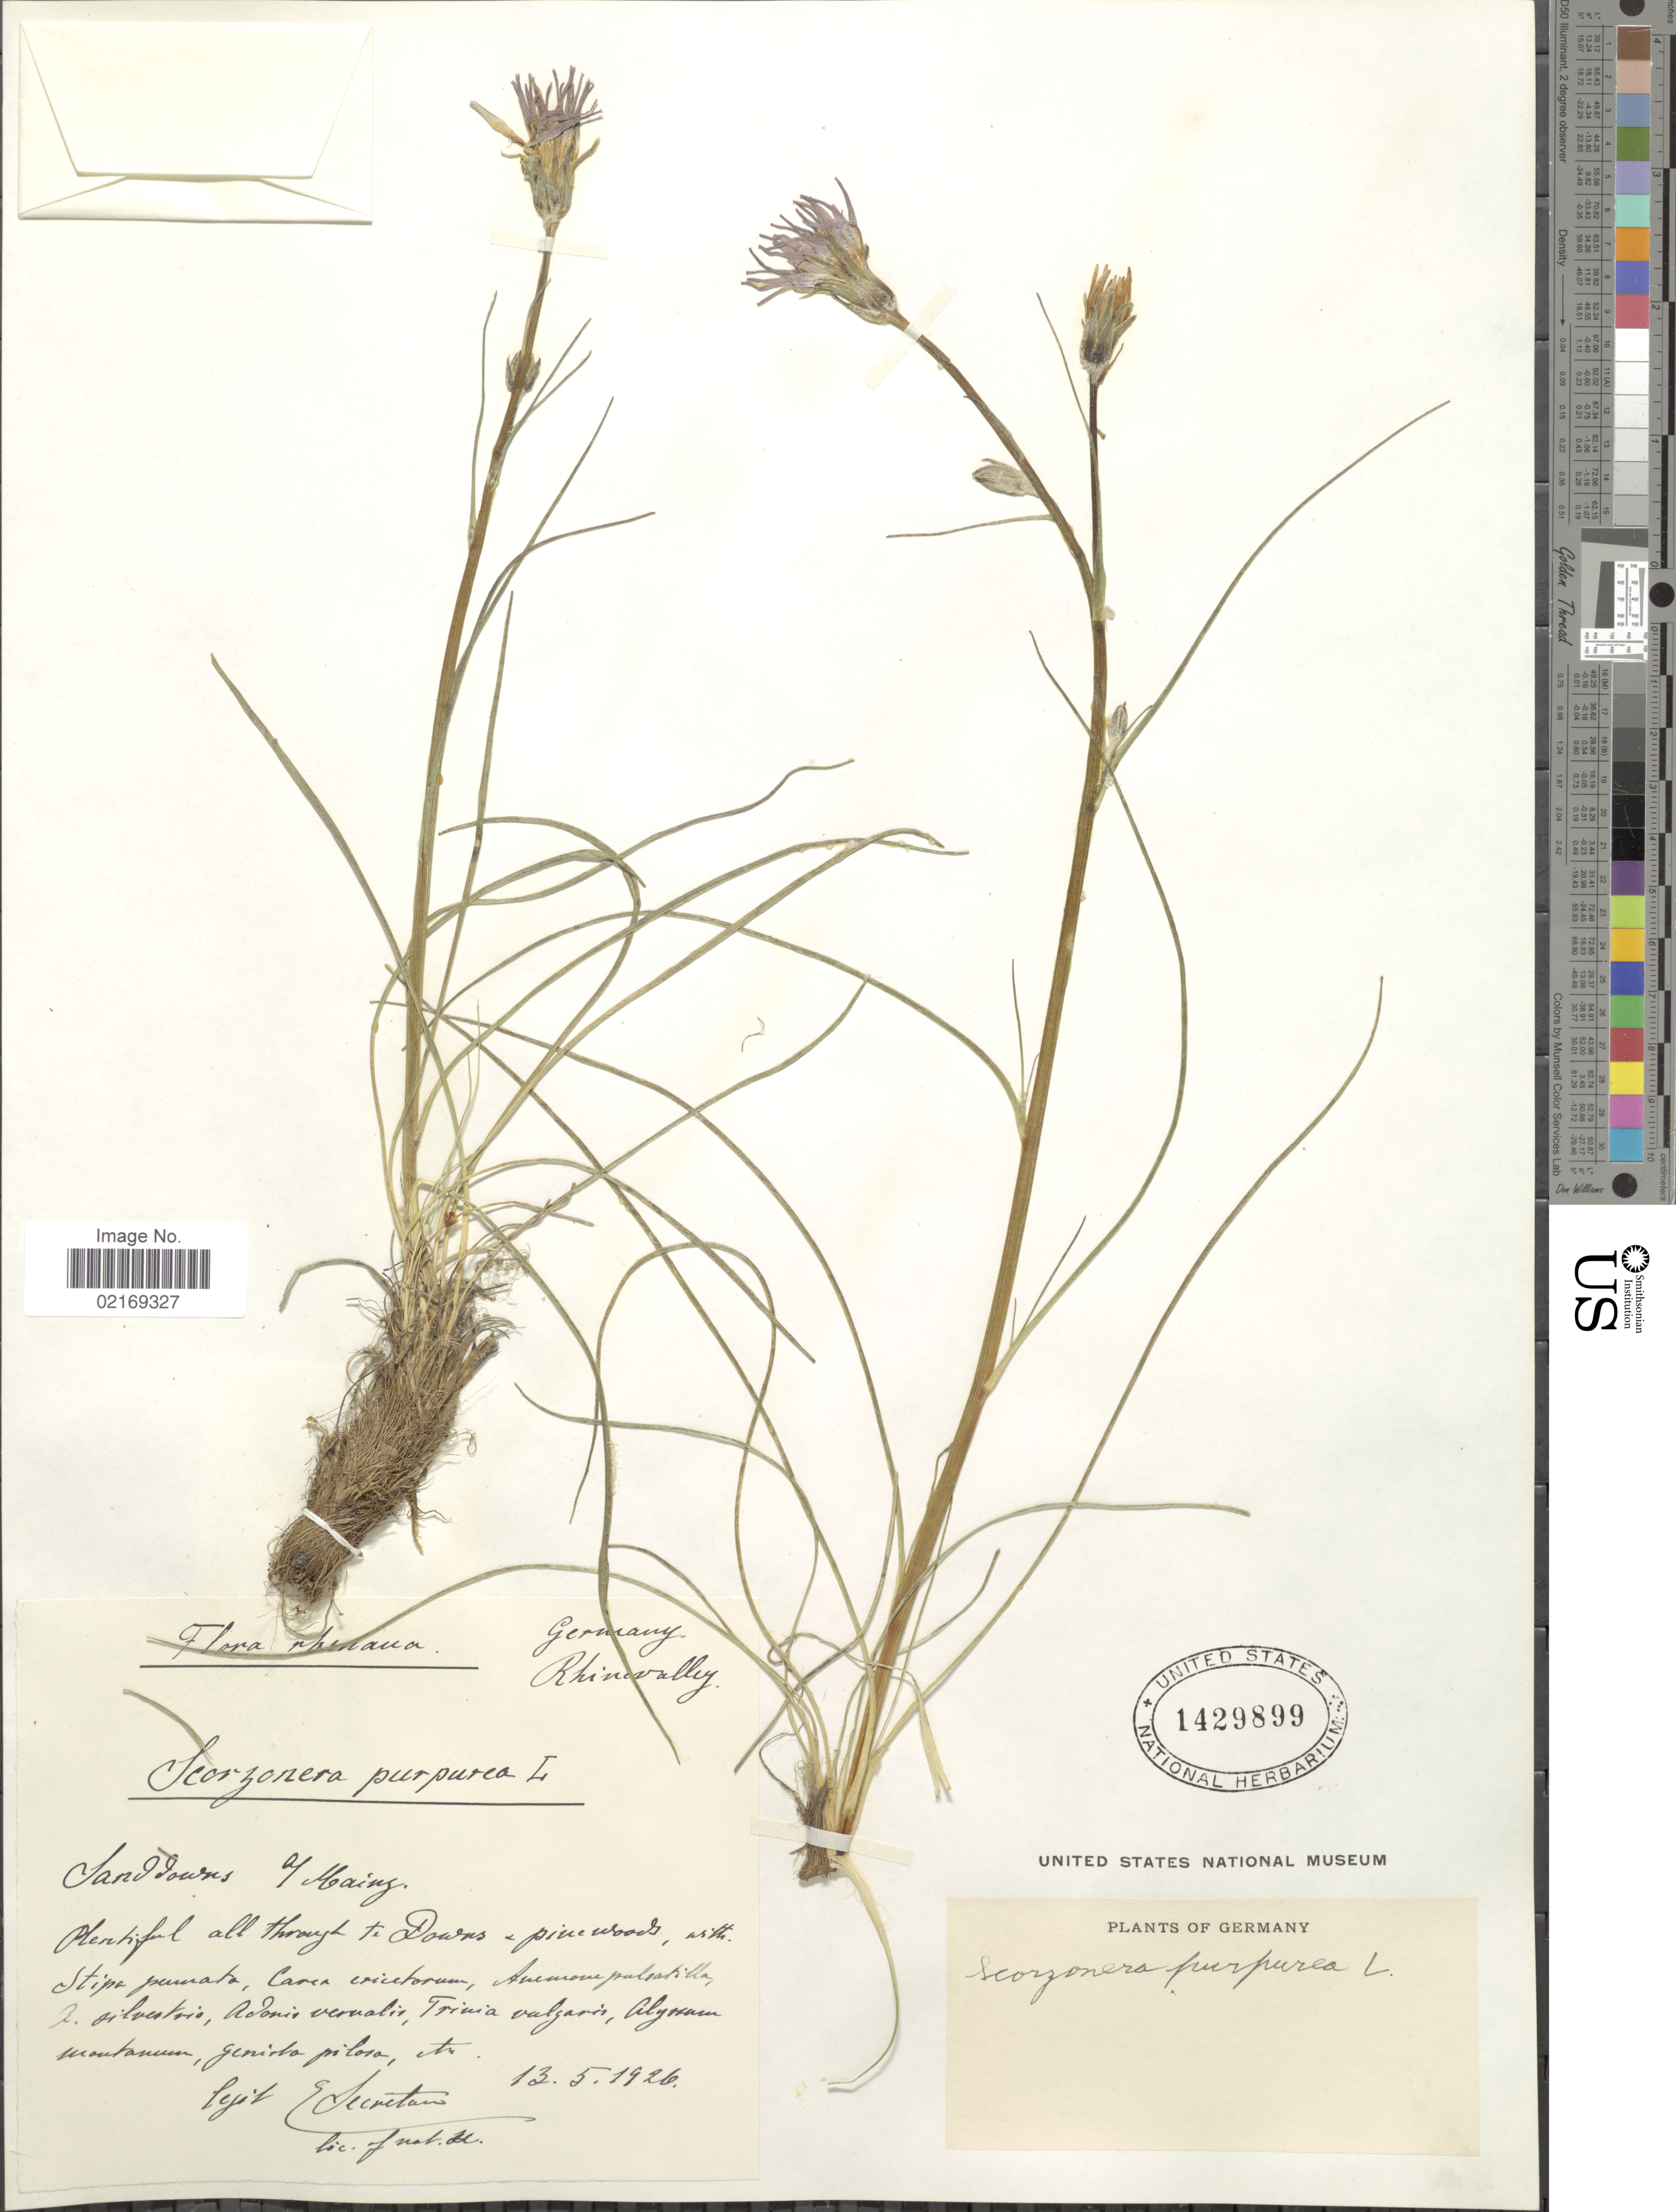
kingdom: Plantae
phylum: Tracheophyta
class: Magnoliopsida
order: Asterales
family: Asteraceae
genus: Scorzonera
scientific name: Scorzonera purpurea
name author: L.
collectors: E. Secretan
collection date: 1926-05-13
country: Germany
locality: Rhinovalley, a. silvestris, Adonis vernalis, trinia vulgaris, Alyssum montanum, genosta pilosa, tr. [interpreted]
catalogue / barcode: US 1429899